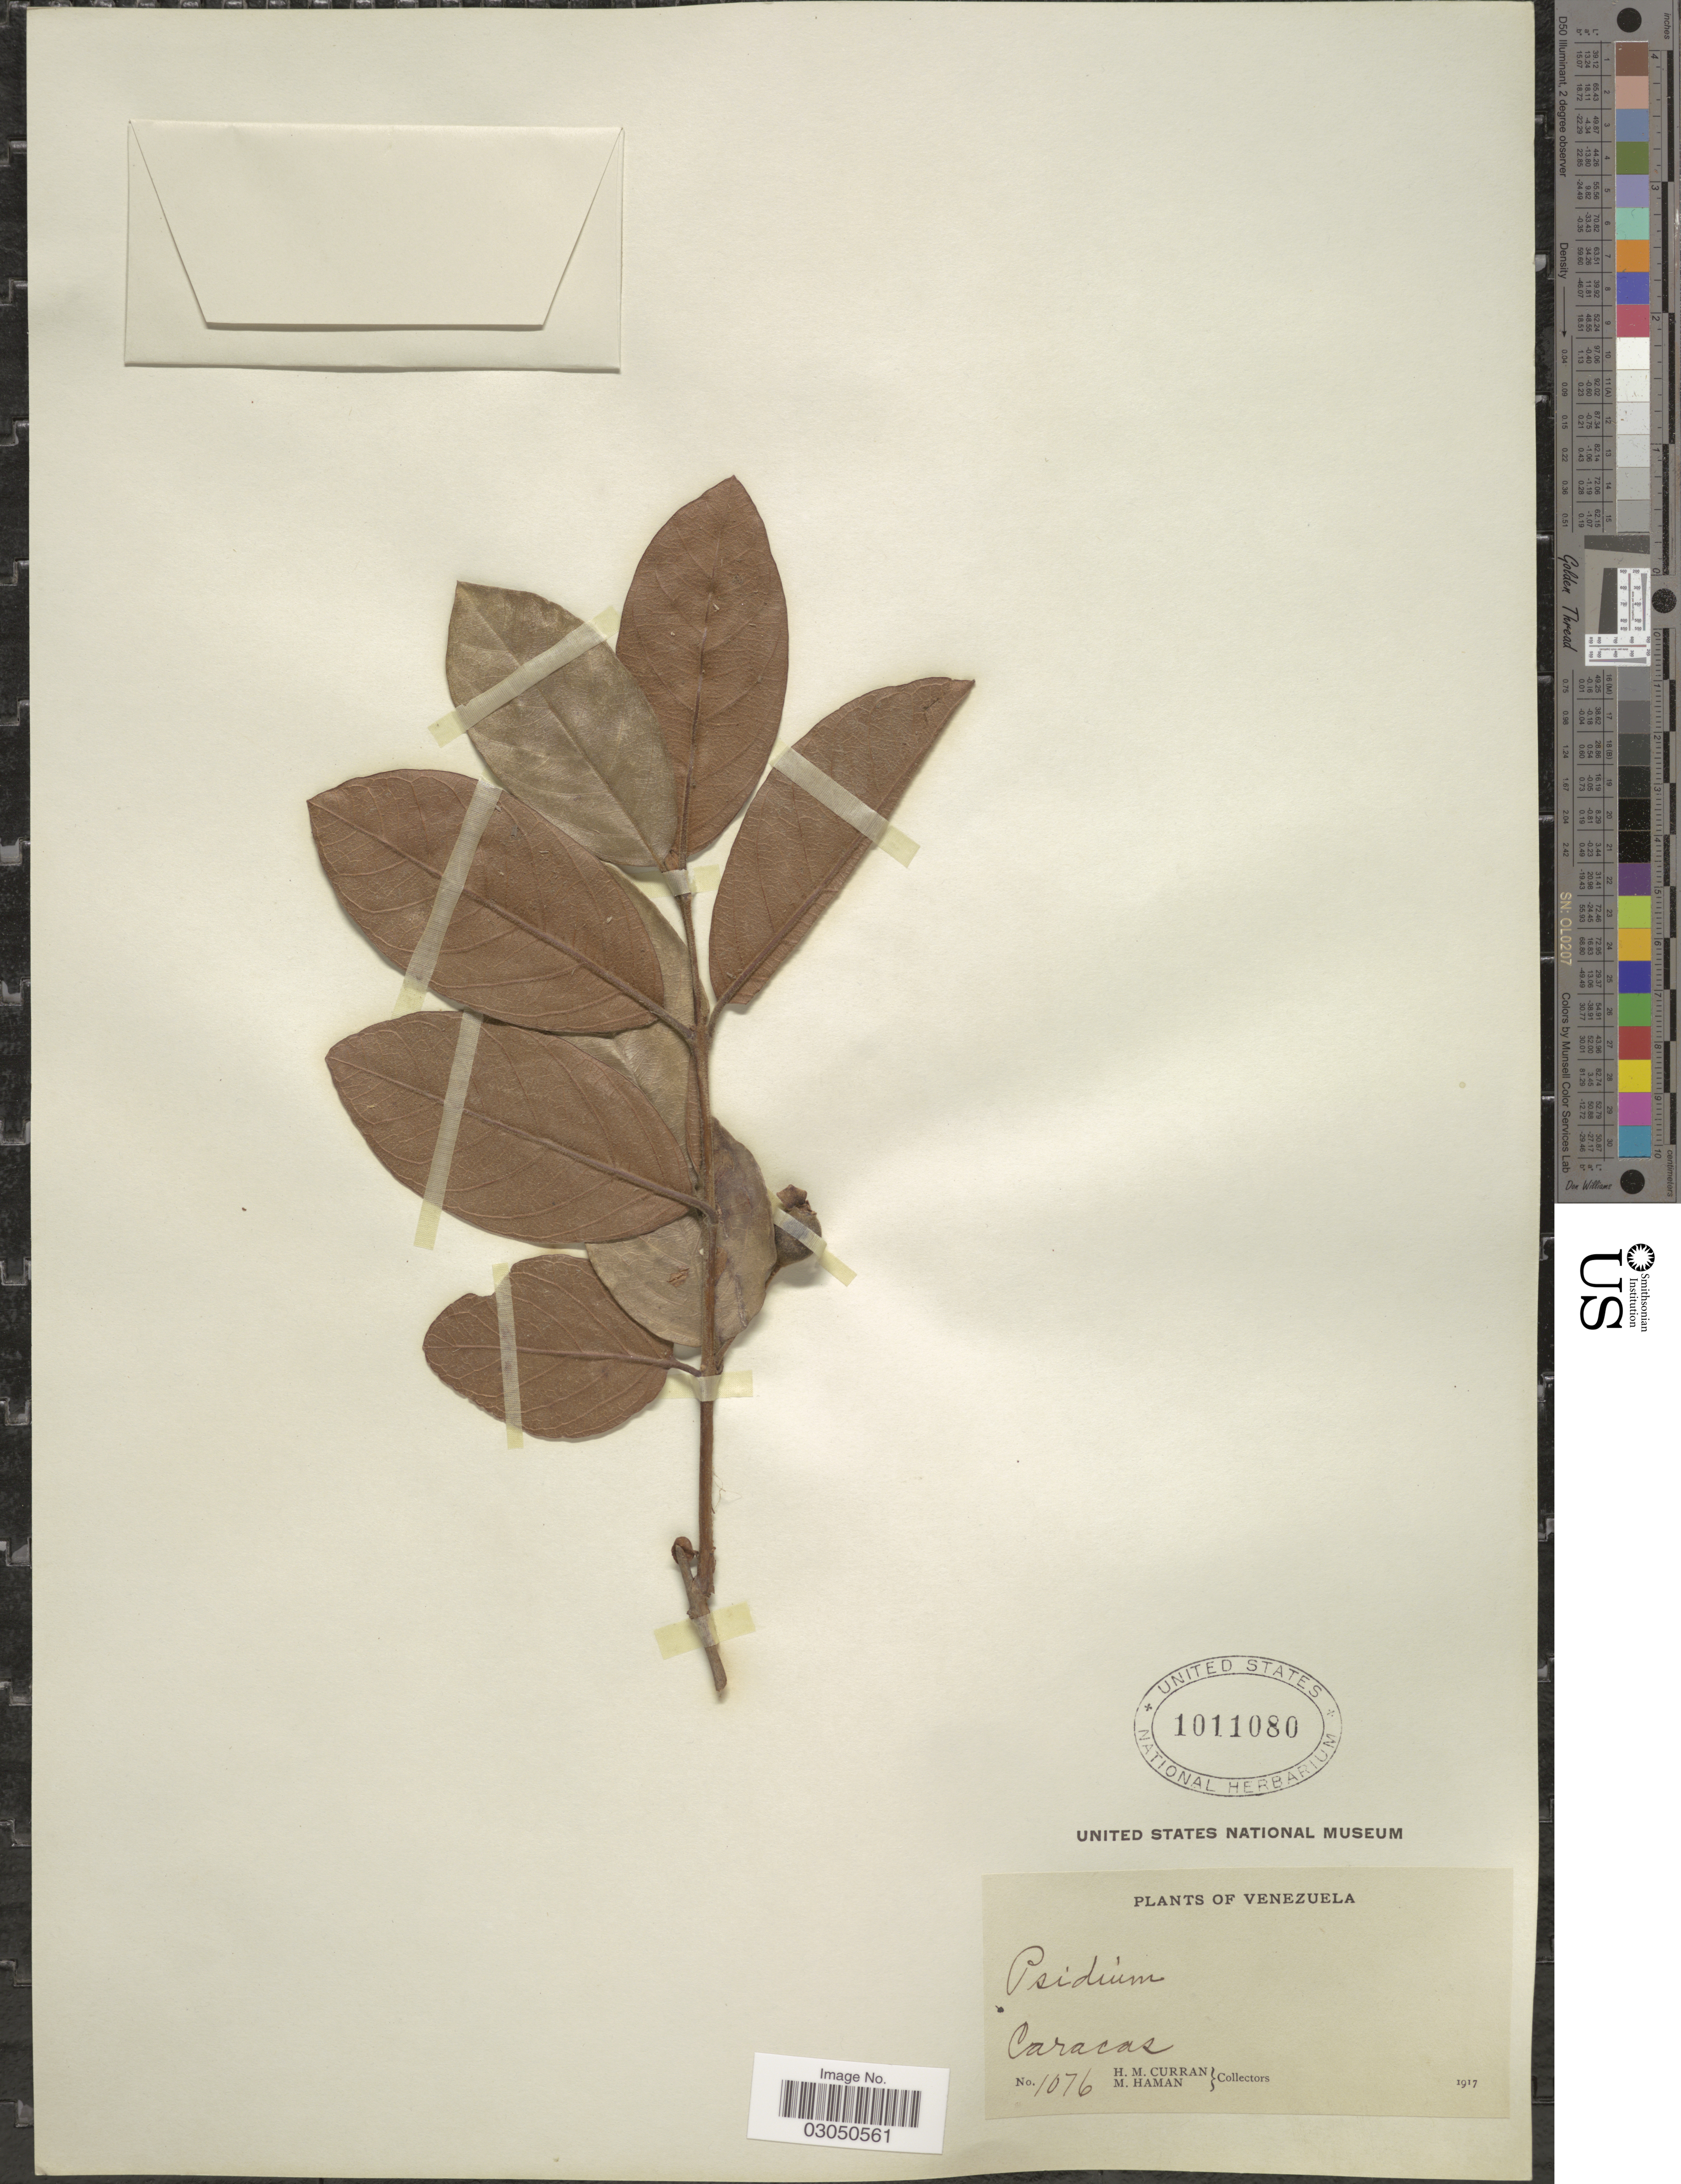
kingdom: Plantae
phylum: Tracheophyta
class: Magnoliopsida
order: Myrtales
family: Myrtaceae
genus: Psidium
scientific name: Psidium guineense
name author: Sw.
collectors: H. M. Curran & M. Haman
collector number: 1076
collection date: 1917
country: Venezuela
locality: Caracas.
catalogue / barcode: US 1011080